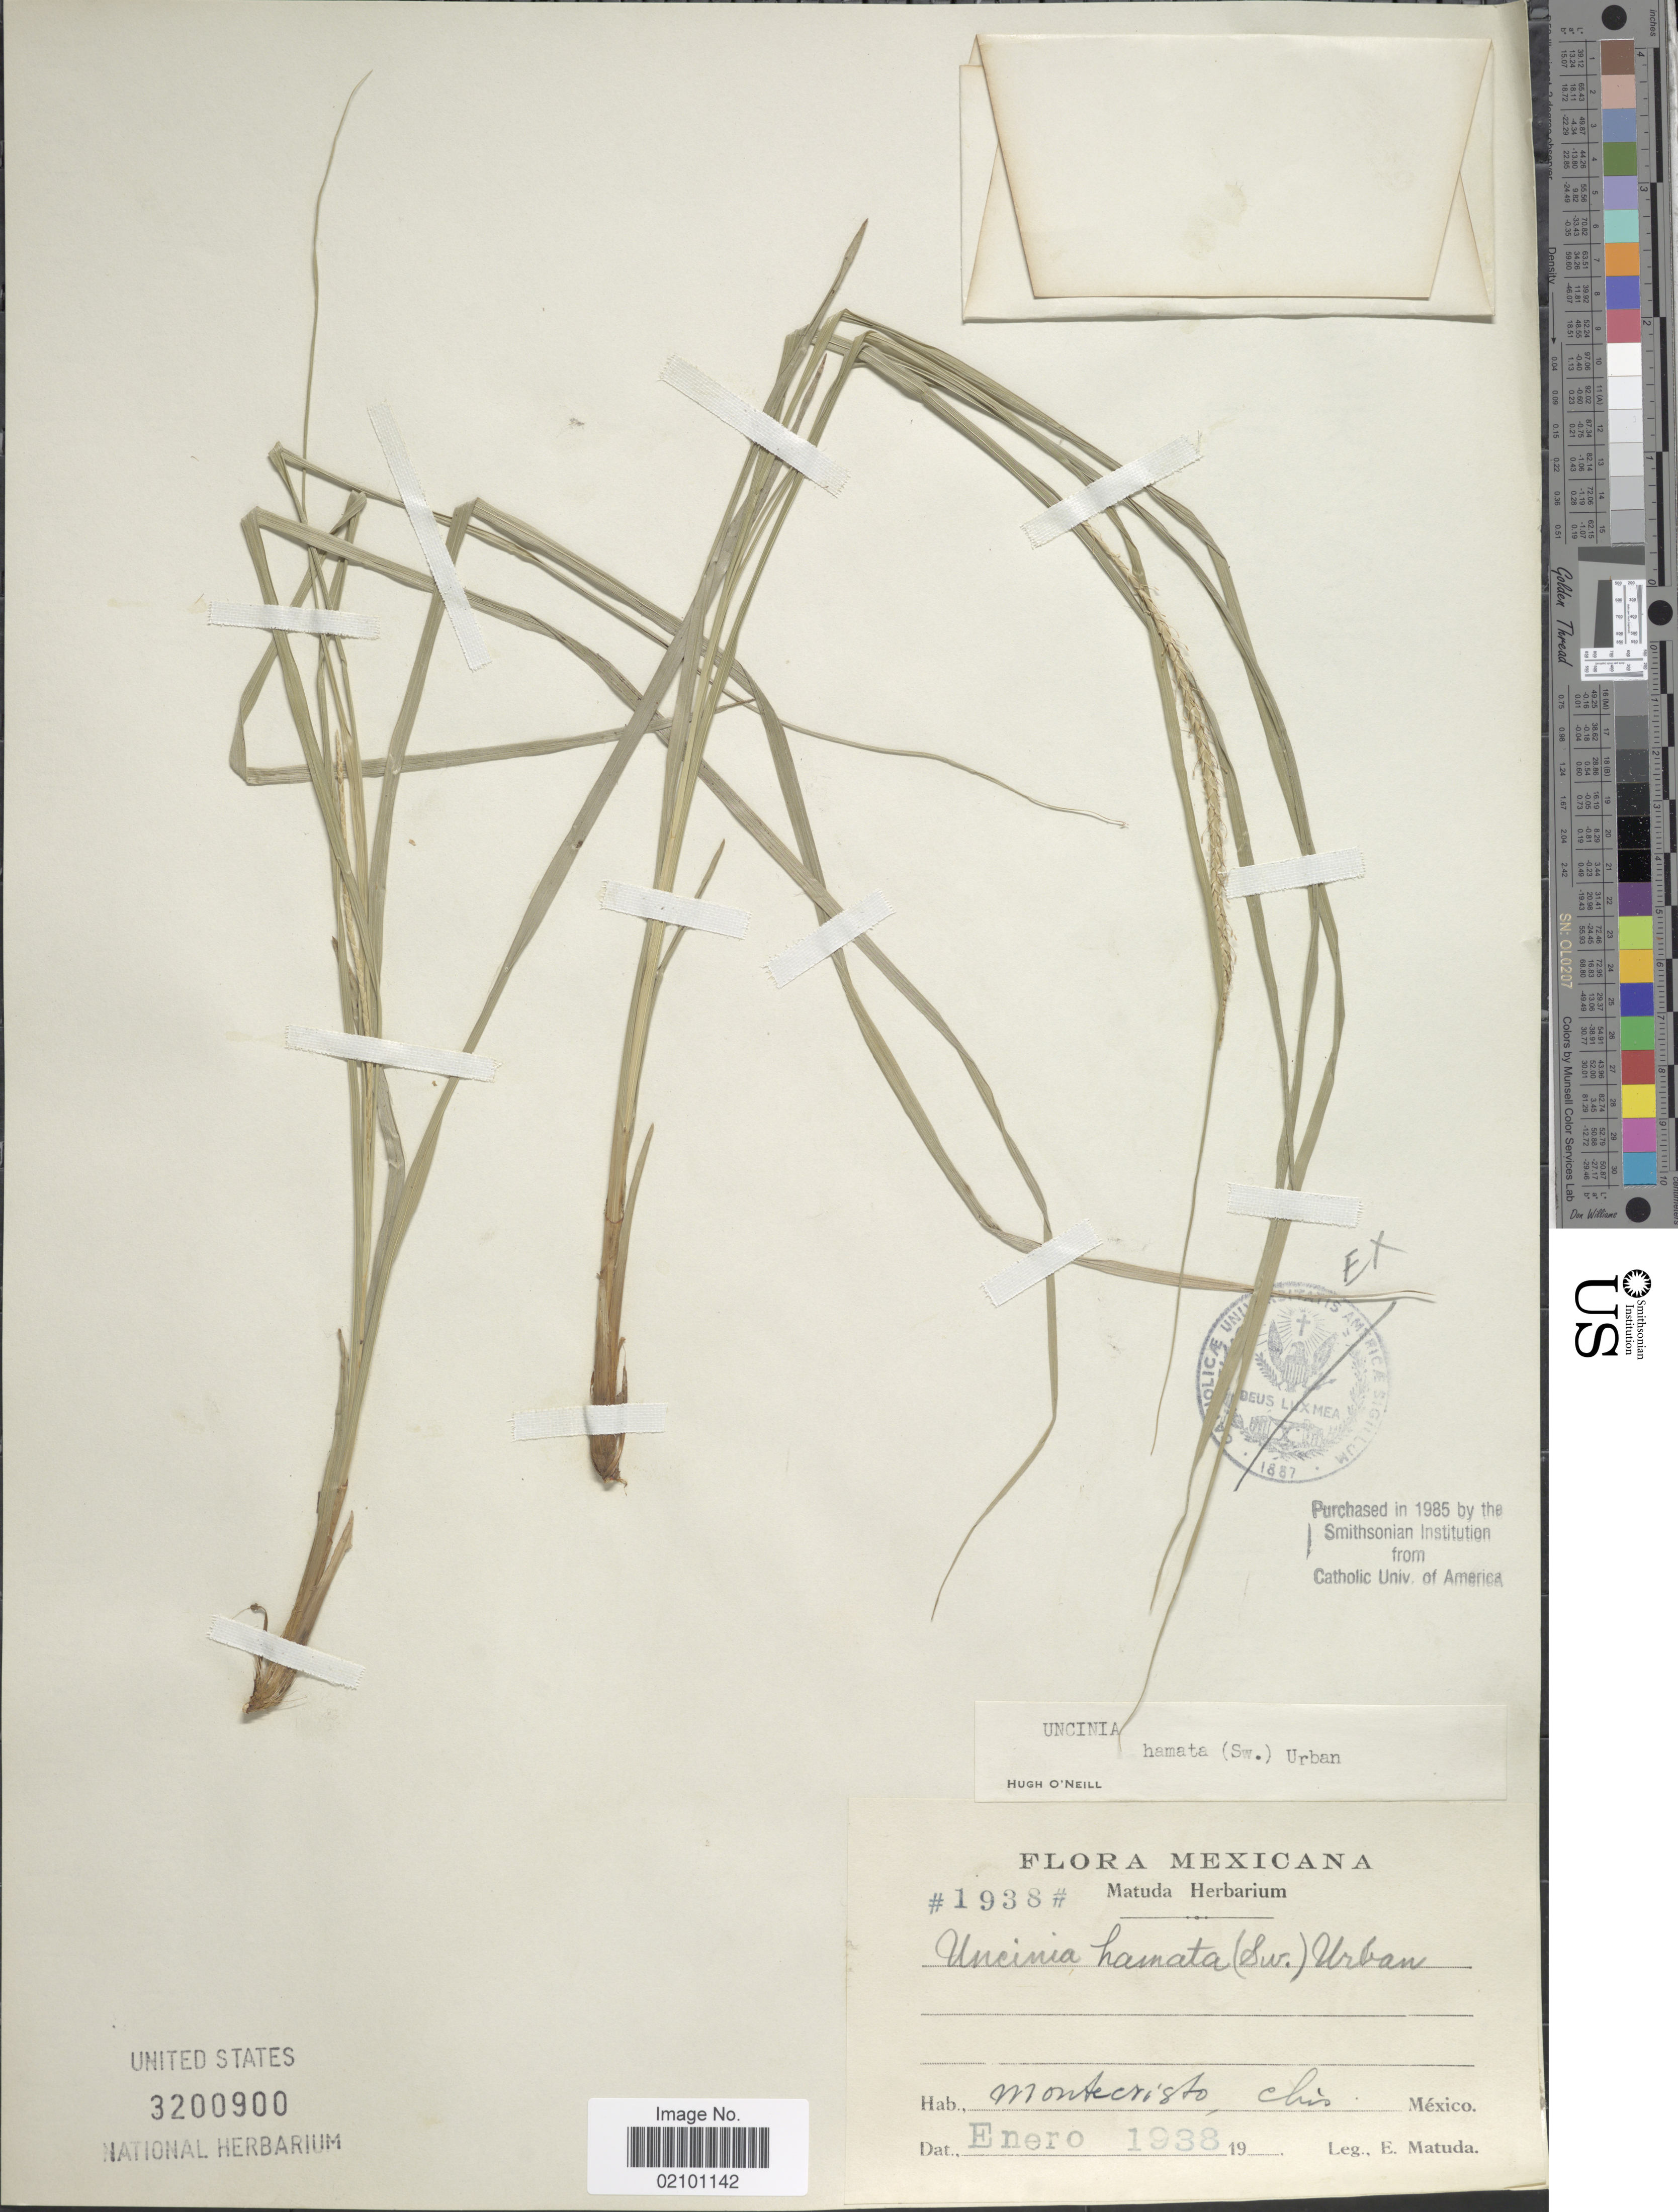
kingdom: Plantae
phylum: Tracheophyta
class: Liliopsida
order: Poales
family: Cyperaceae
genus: Carex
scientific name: Carex hamata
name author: Sw.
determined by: Jimnéz-Mejias, Pedro, (UPOS), Universidad Pablo de Olavide (SPAIN)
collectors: E. Matuda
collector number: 1938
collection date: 1938-01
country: Mexico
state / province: Chiapas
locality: Montecristo, Chis.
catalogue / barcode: US 3200900